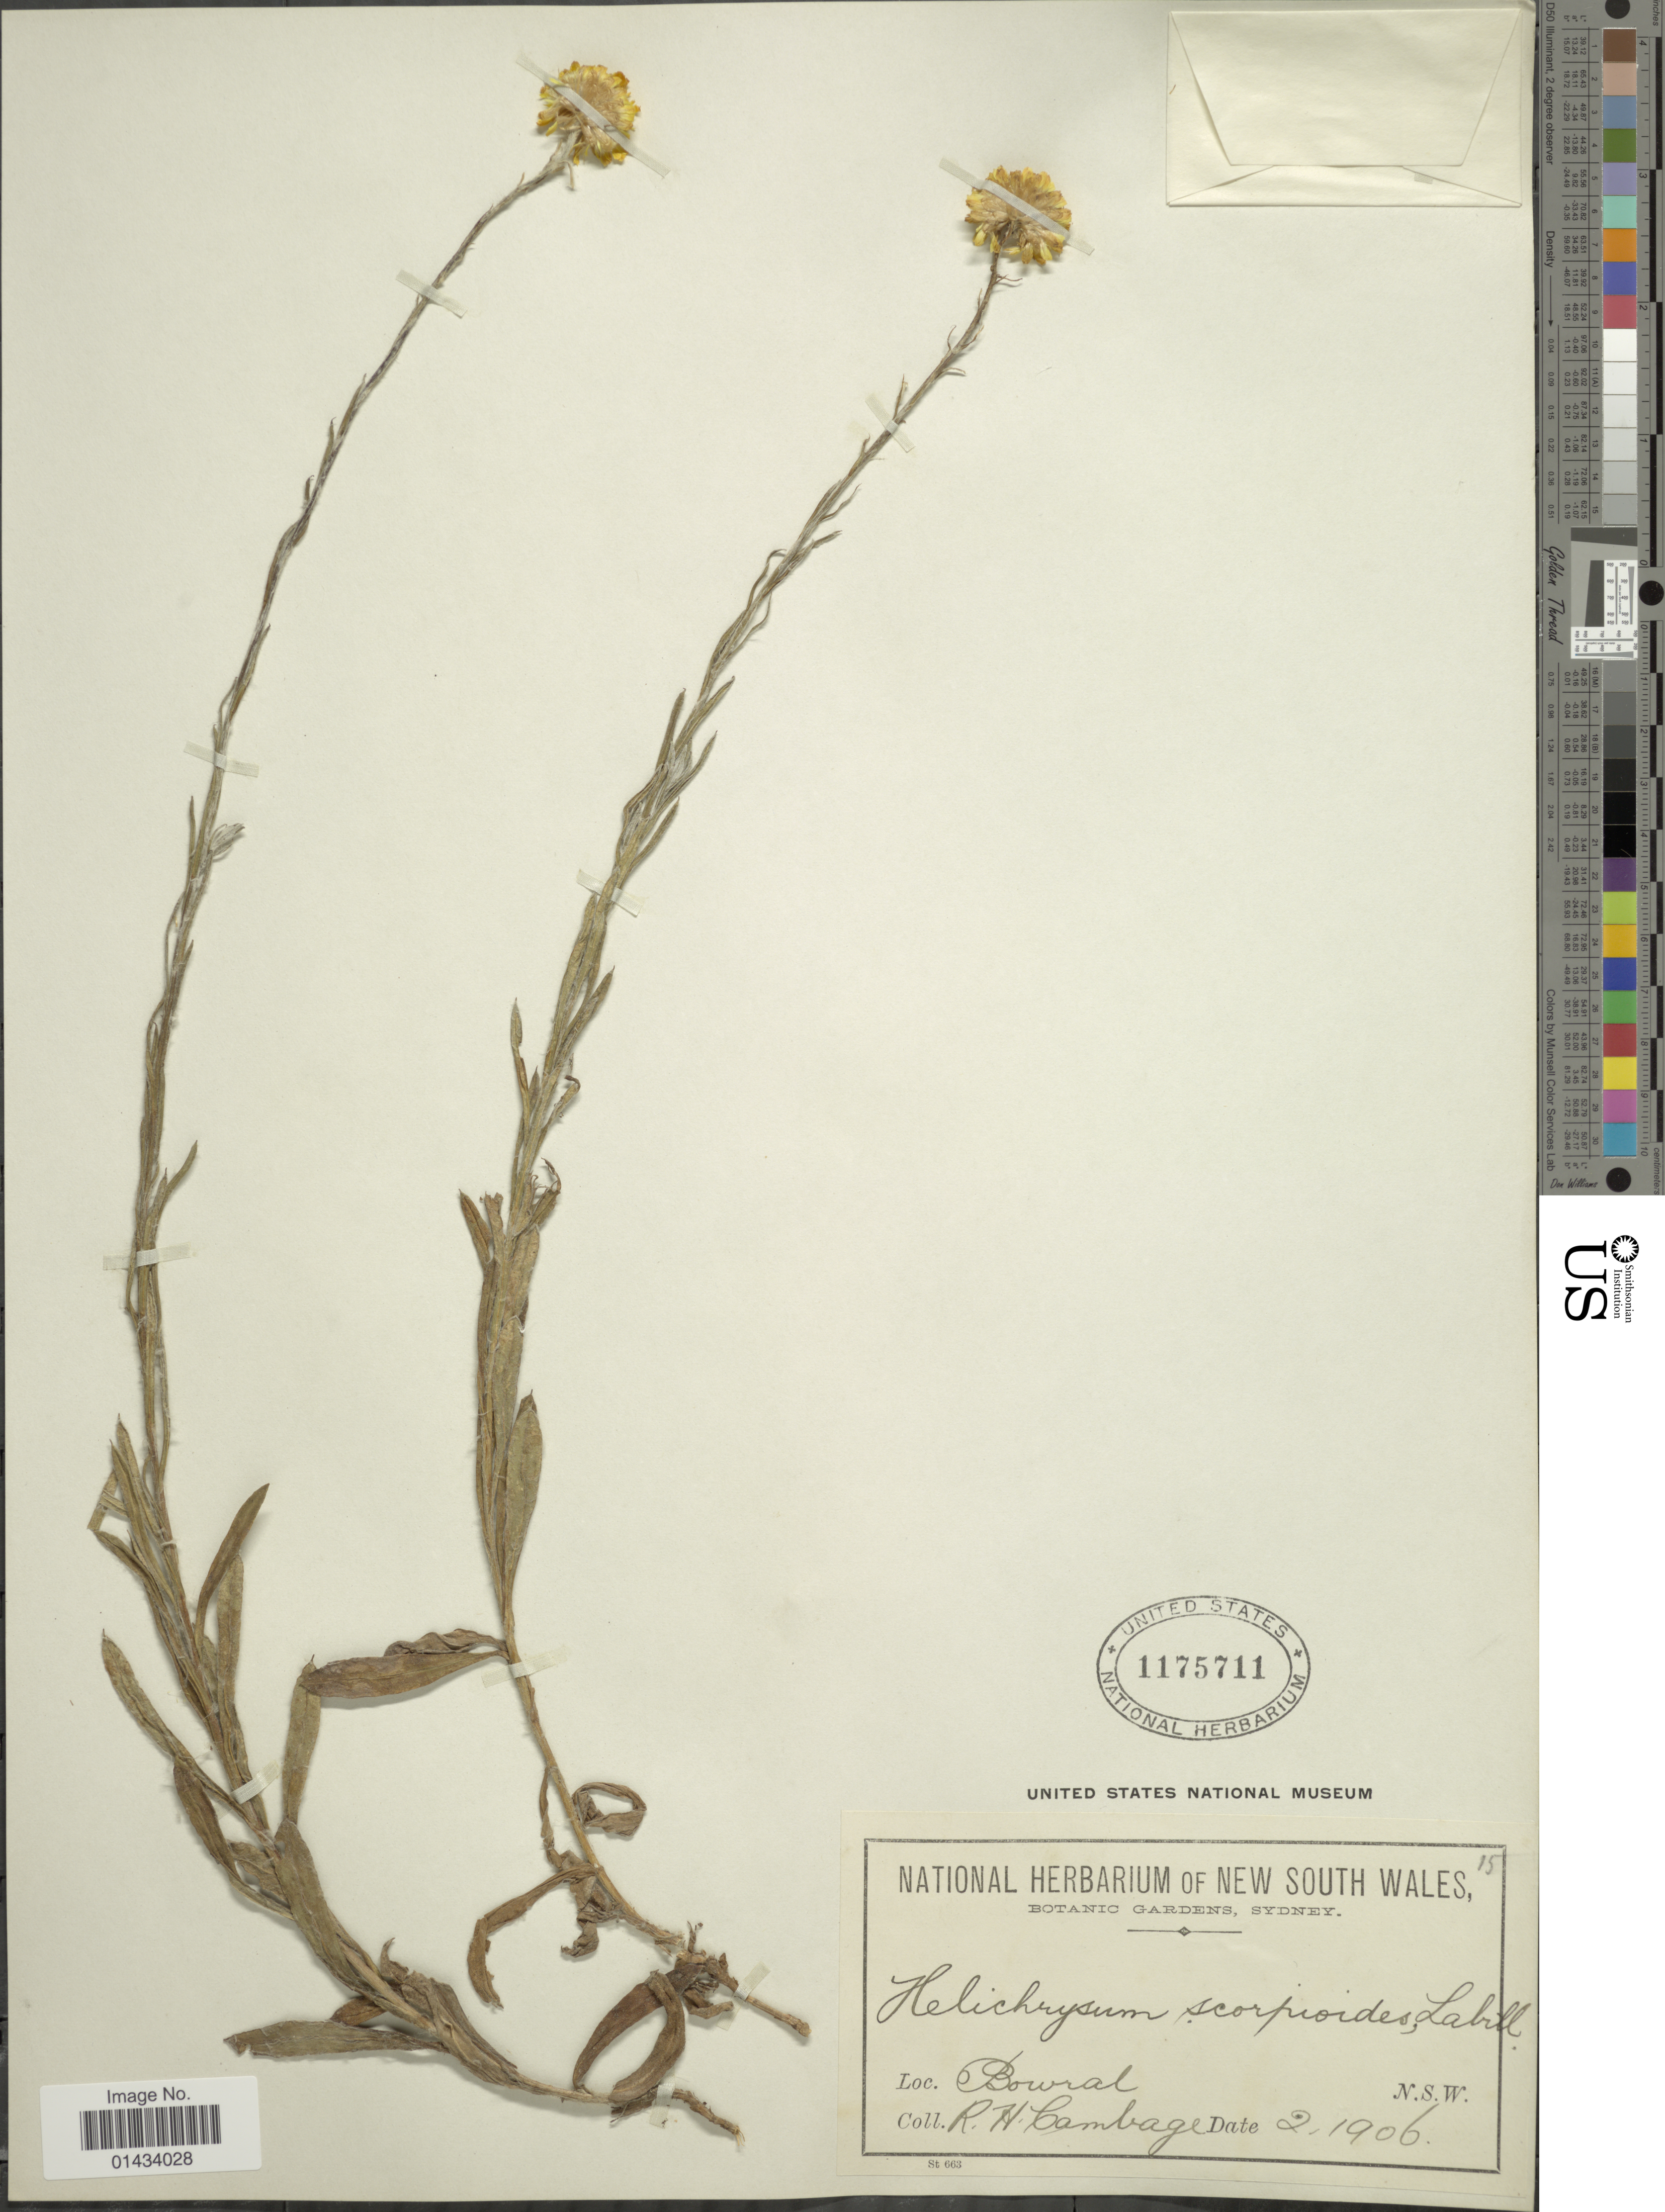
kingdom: Plantae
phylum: Tracheophyta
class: Magnoliopsida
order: Asterales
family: Asteraceae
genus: Coronidium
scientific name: Coronidium scorpioides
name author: (Labill.) Paul G. Wilson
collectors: R. Cambage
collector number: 15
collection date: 1906-02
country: Australia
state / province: New South Wales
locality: Bowral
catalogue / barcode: US 1175711